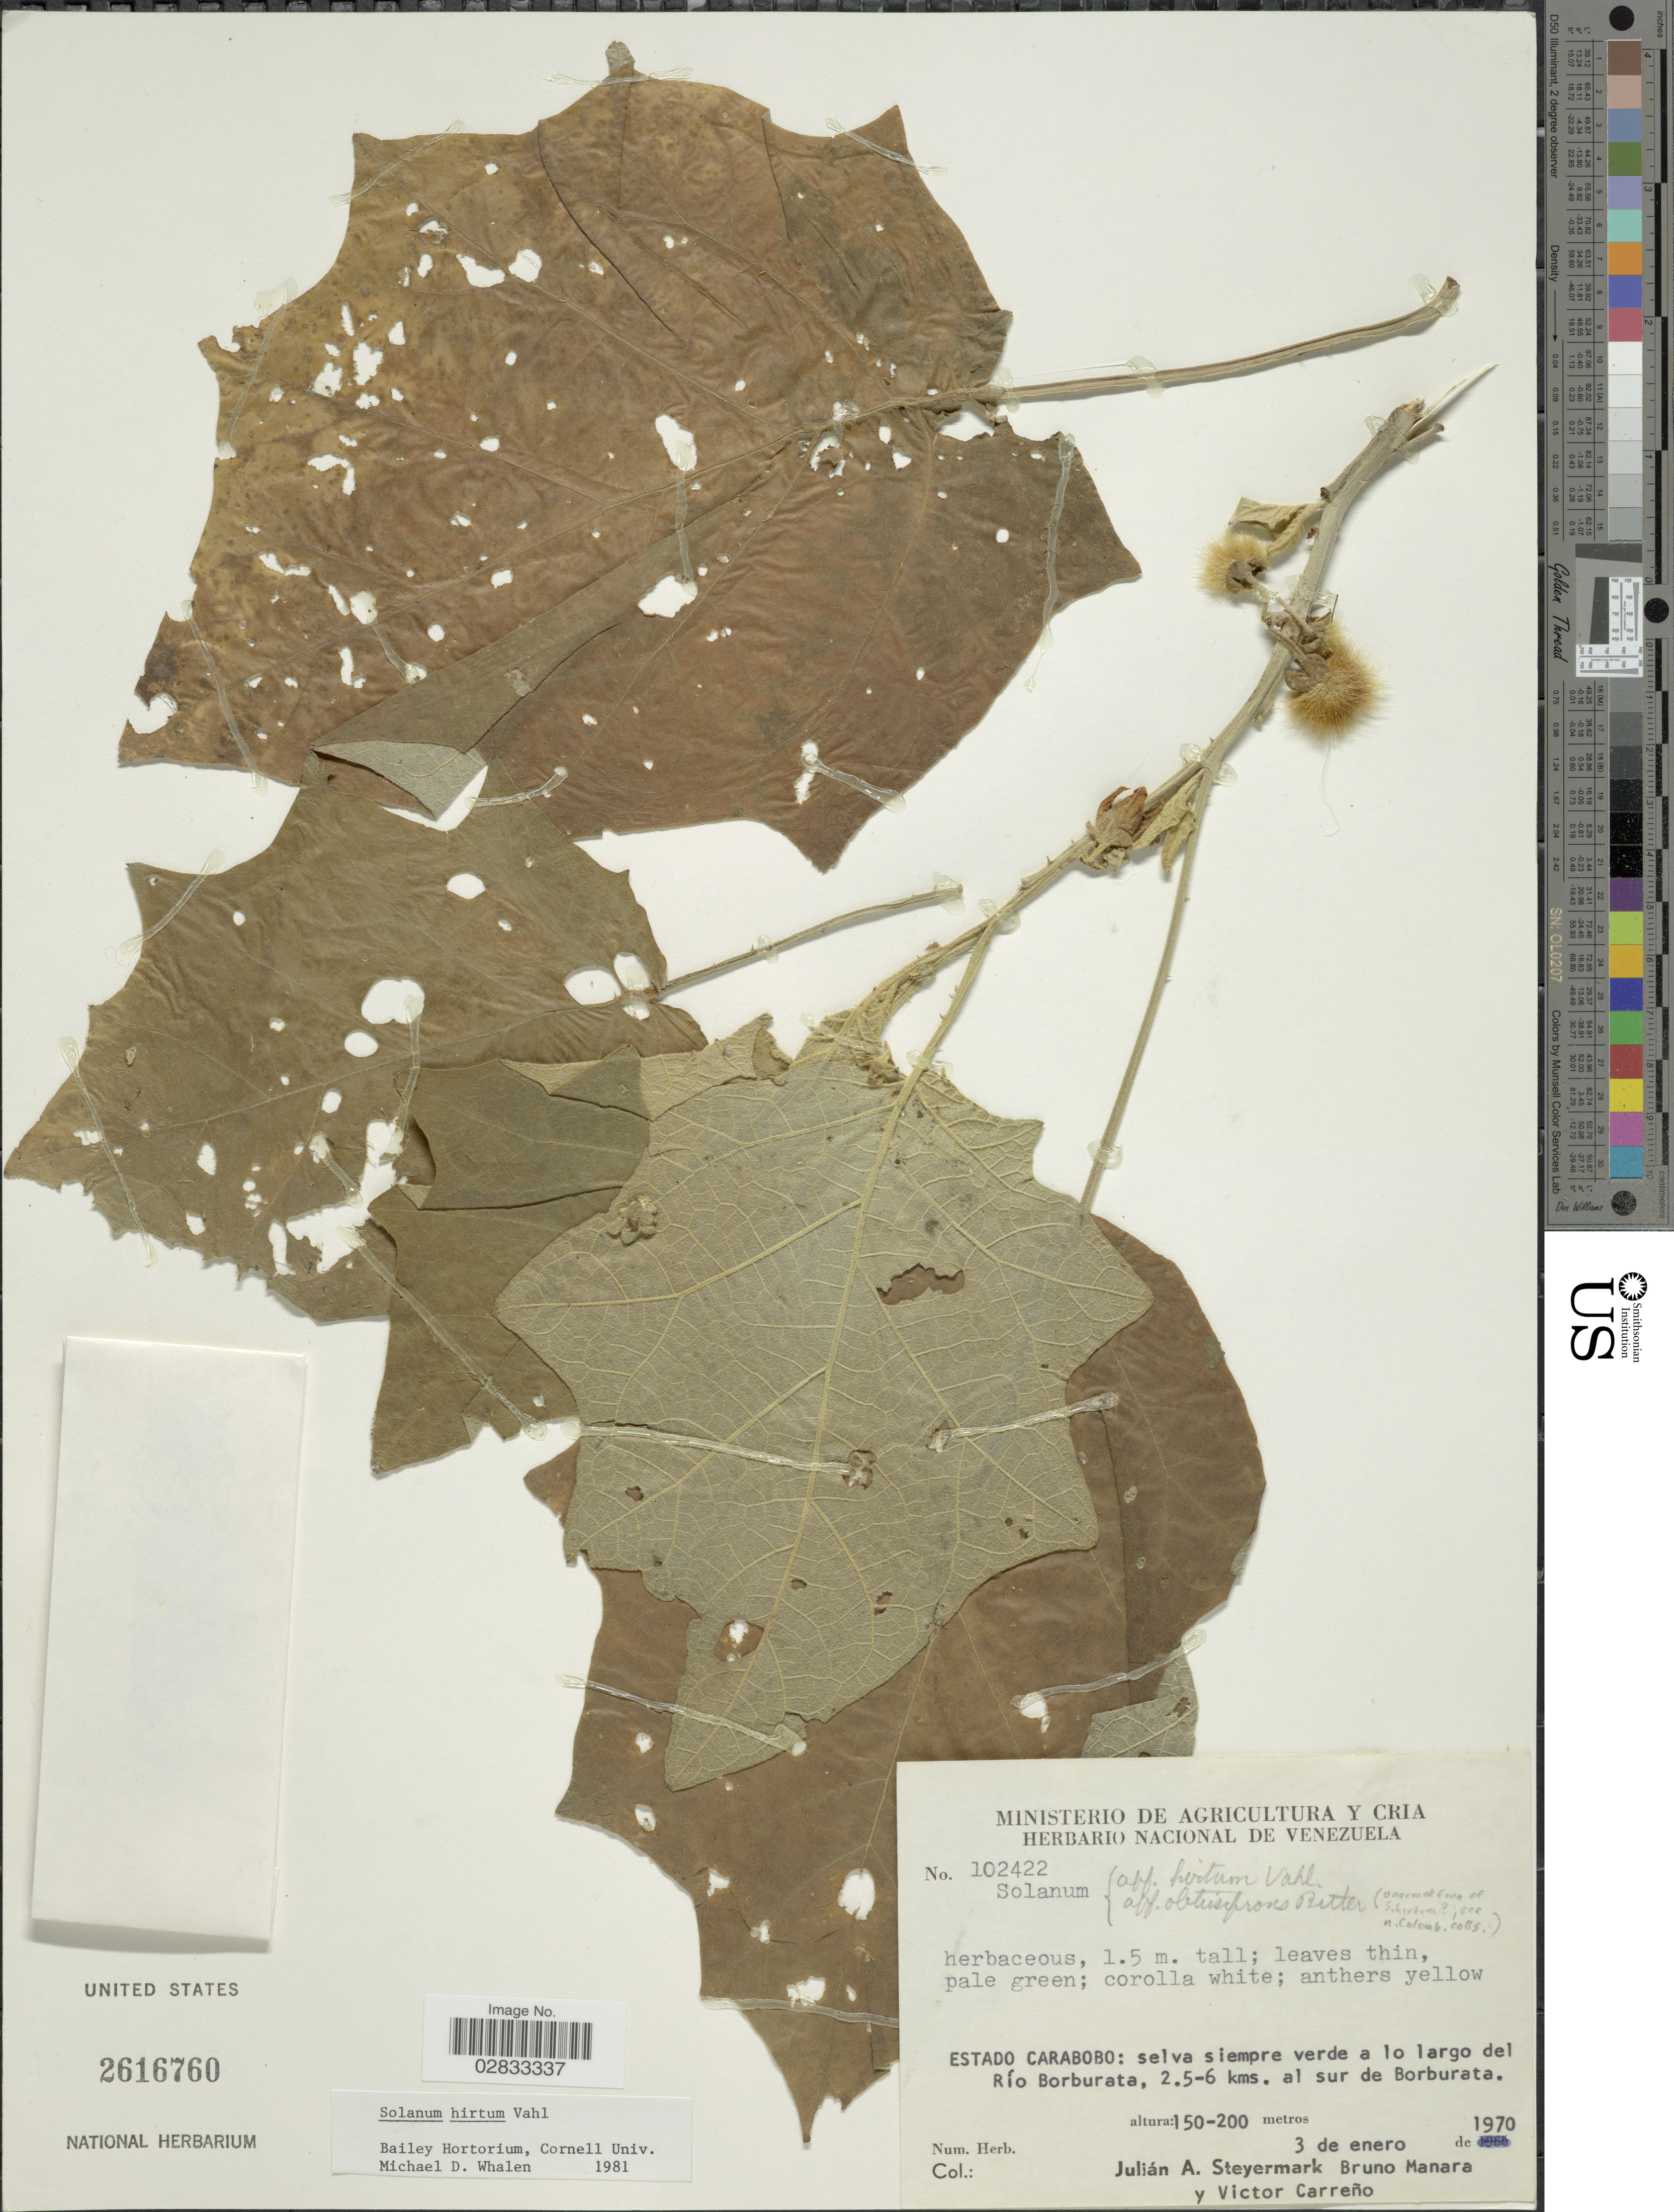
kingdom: Plantae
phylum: Tracheophyta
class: Magnoliopsida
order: Solanales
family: Solanaceae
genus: Solanum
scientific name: Solanum hirtum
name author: Vahl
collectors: J. Steyermark, B. Manara & V. Carreño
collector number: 102422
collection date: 1970-01-03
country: Venezuela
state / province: Carabobo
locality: Selva siempre verde a lo largo del Río Borburata, 2.5-6 kms. al sur de Borburata.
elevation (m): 150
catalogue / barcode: US 2616760